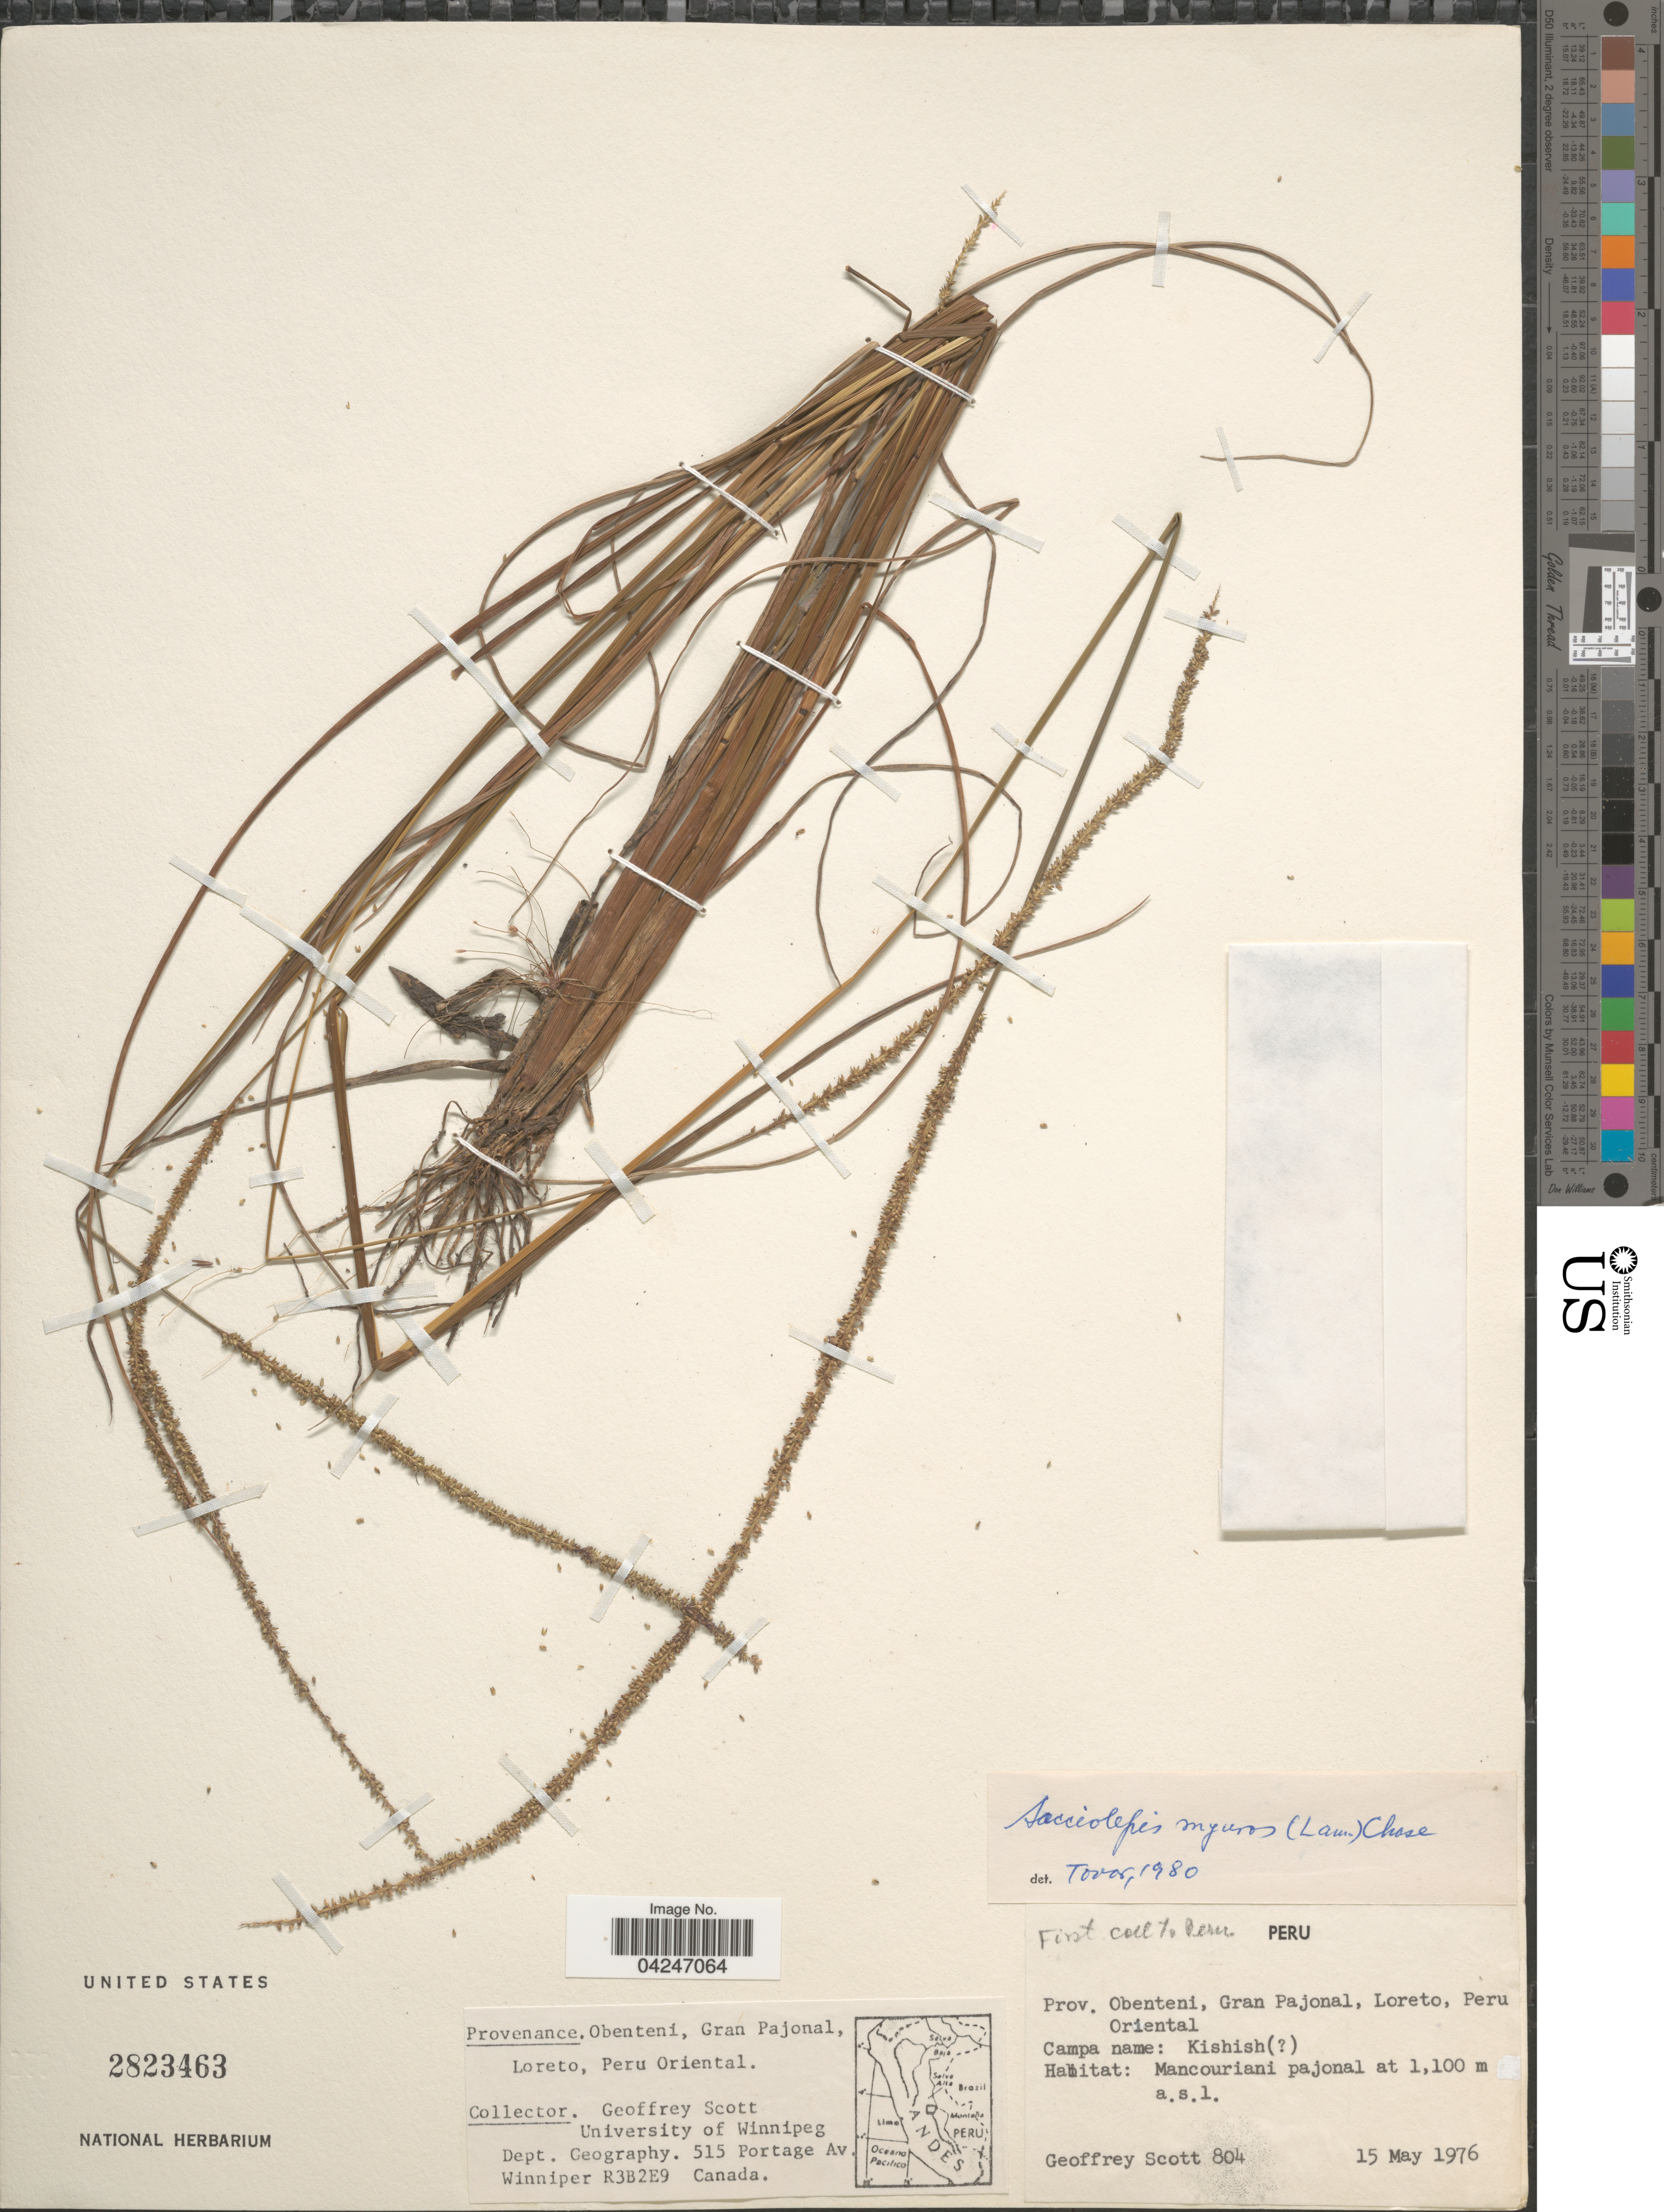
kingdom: Plantae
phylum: Tracheophyta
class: Liliopsida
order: Poales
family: Poaceae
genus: Sacciolepis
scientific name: Sacciolepis myuros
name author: (Lam.) Chase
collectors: G. Scott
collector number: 804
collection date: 1976-05-15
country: Peru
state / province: Loreto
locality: Prov. Obenteni, Gran Pajonal, Loreto, Peru Oriental. Mancouriani pajonal.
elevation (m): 1100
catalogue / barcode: US 2823463